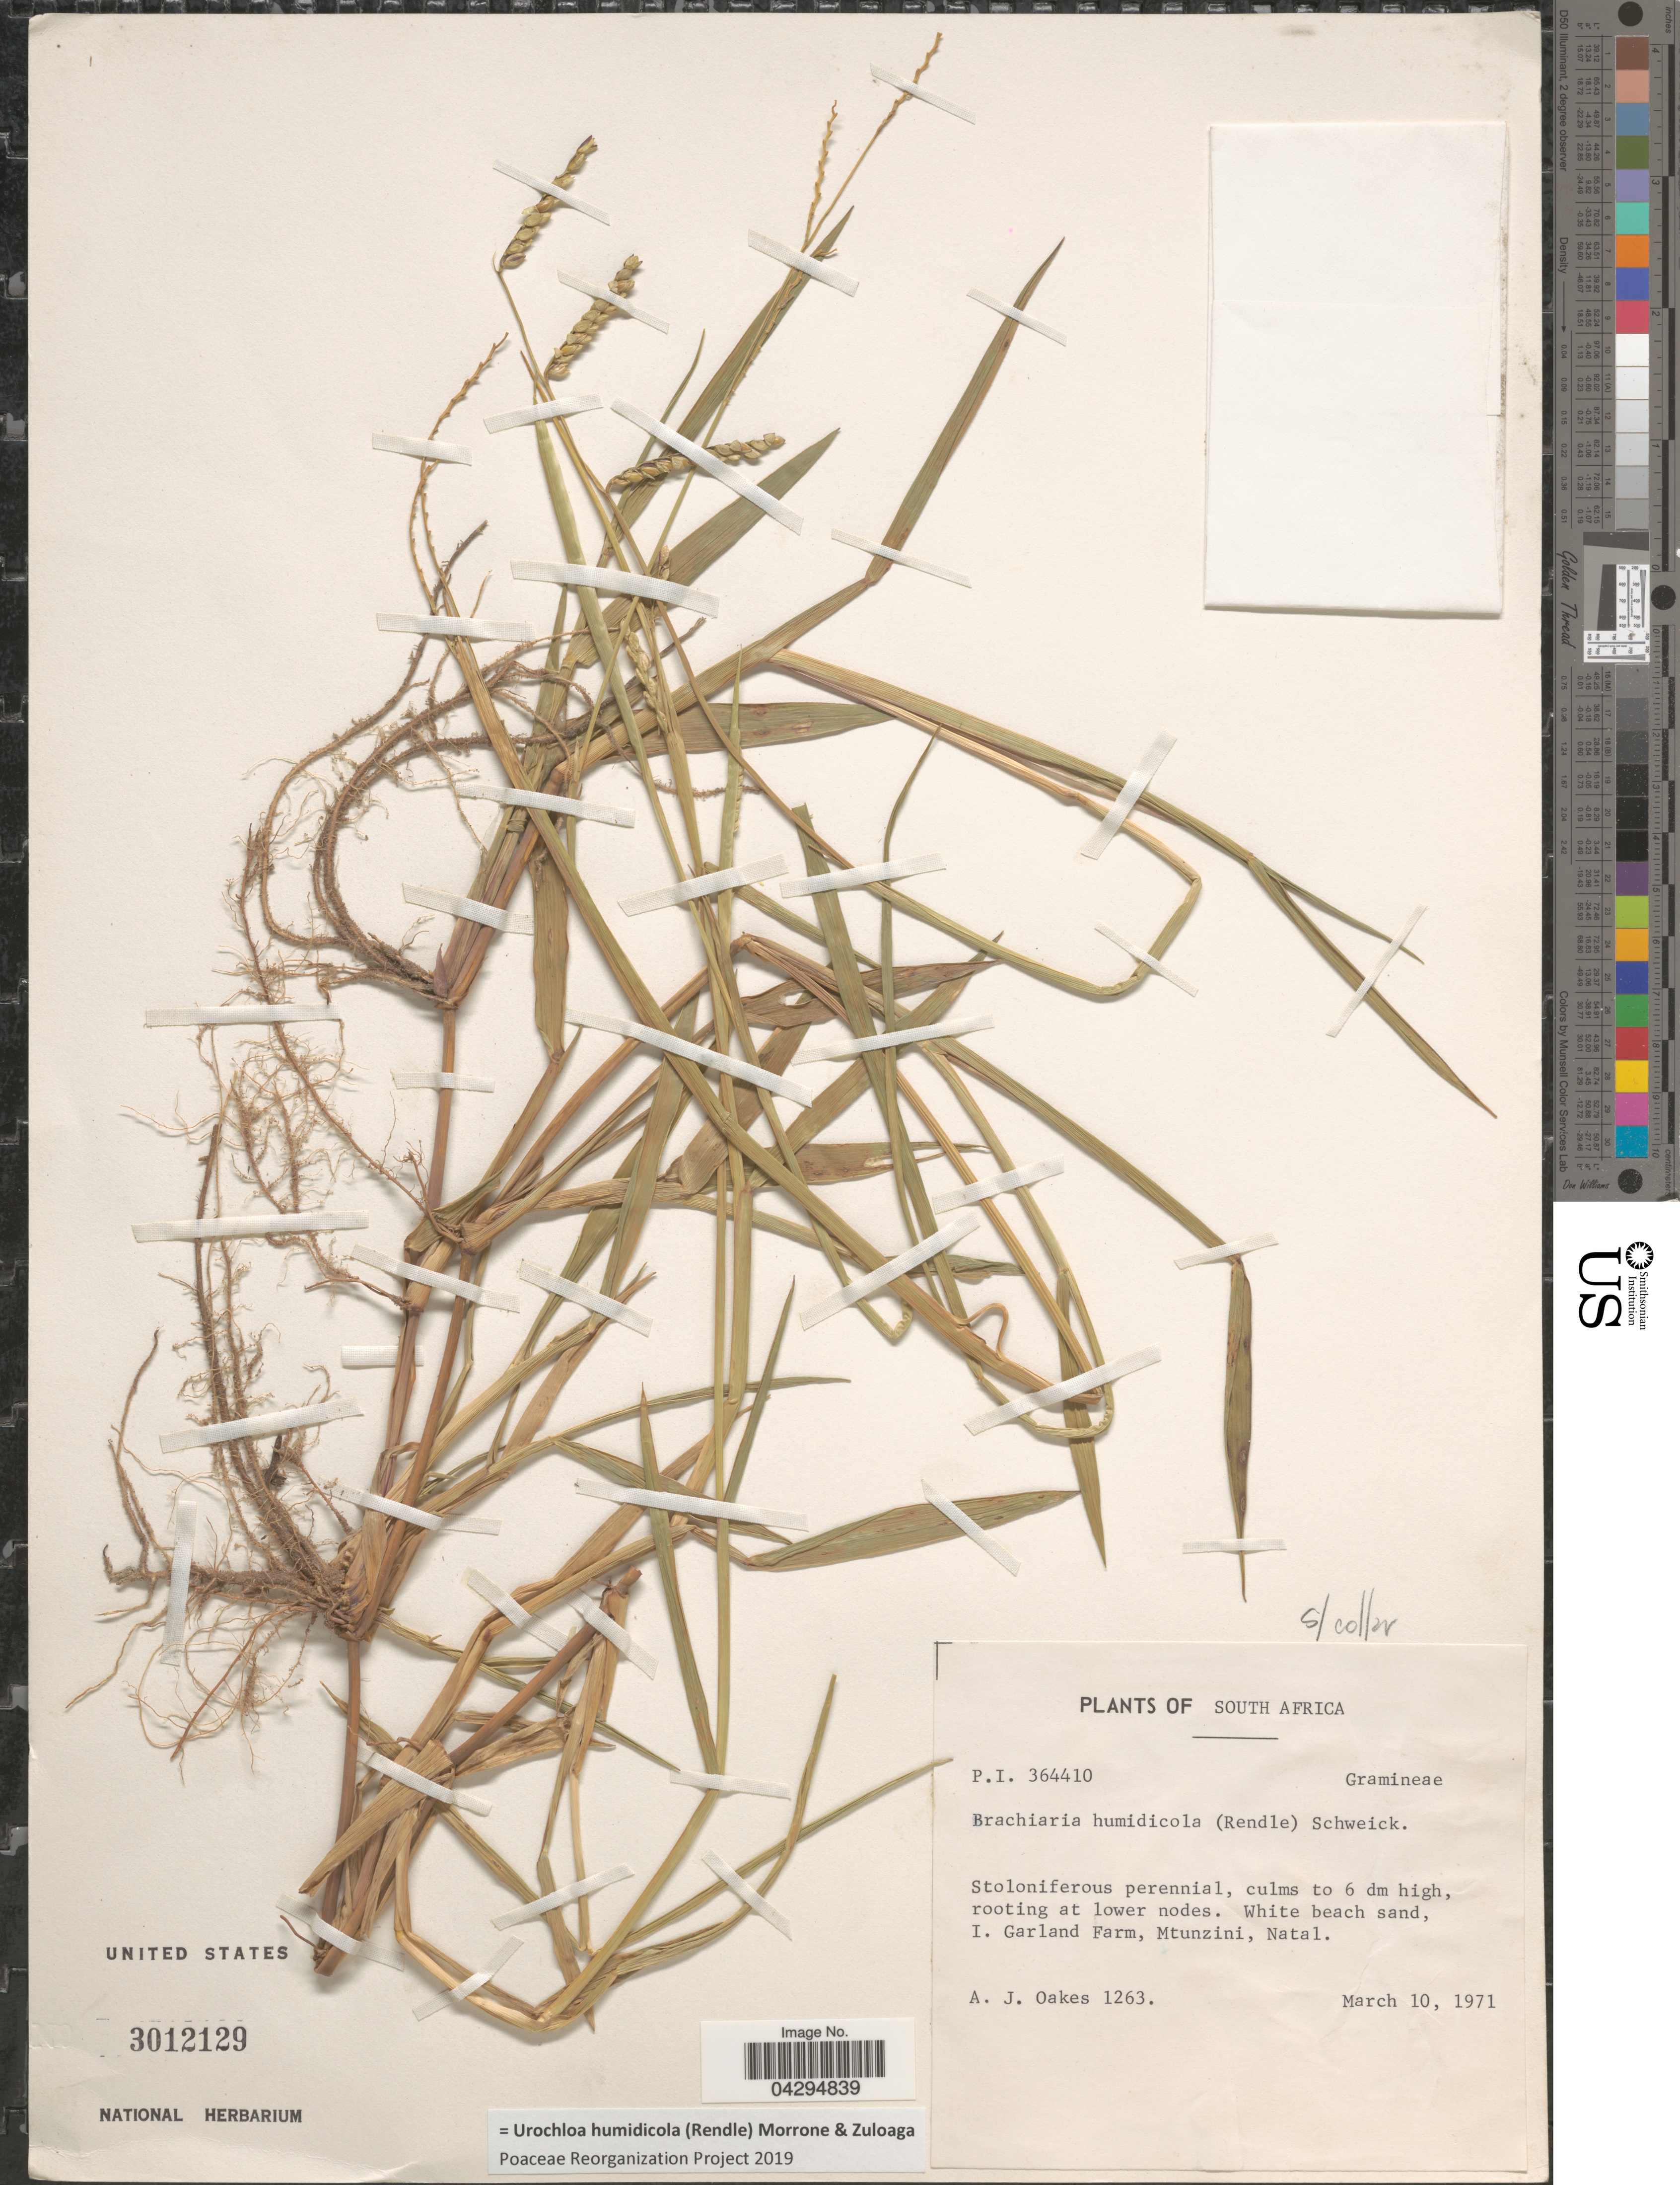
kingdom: Plantae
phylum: Tracheophyta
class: Liliopsida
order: Poales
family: Poaceae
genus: Urochloa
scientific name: Urochloa humidicola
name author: (Rendle) Morrone & Zuloaga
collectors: A. Oakes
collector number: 1263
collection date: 1971-03-10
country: South Africa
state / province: KwaZulu-Natal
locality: Garland Farm, Mtunzini, Natal.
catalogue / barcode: US 3012129